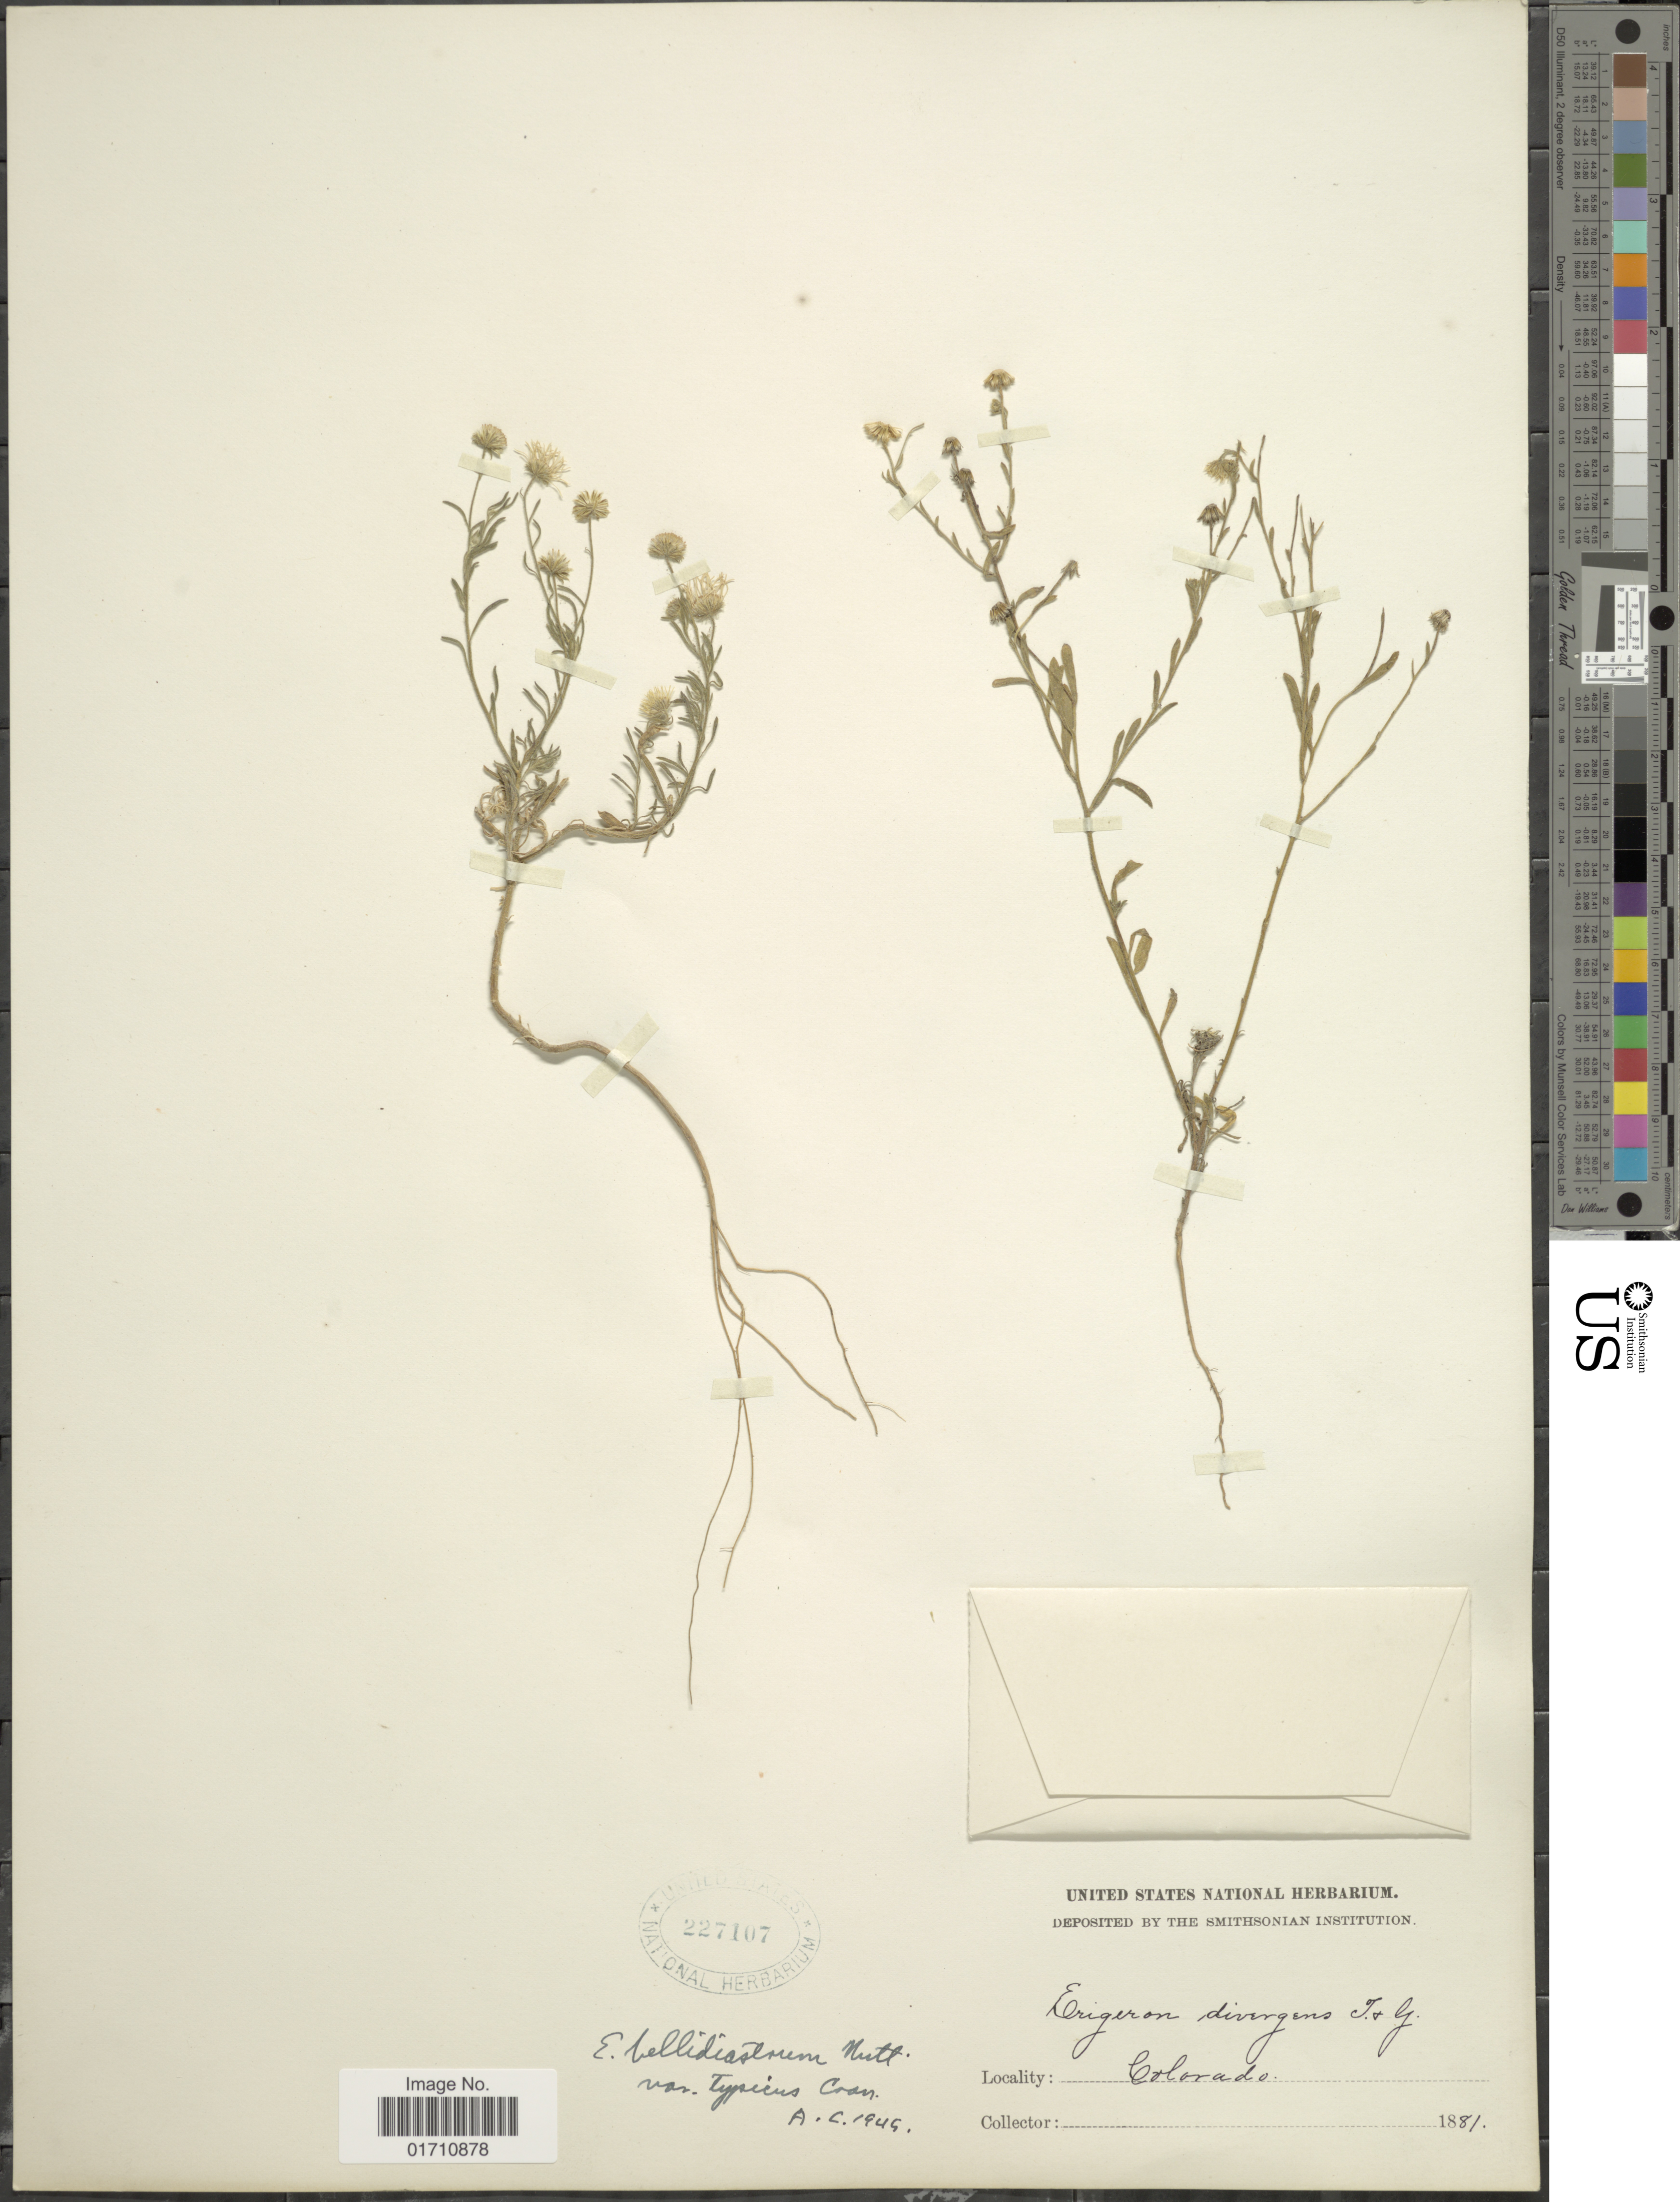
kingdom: Plantae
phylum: Tracheophyta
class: Magnoliopsida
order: Asterales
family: Asteraceae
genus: Erigeron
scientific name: Erigeron bellidiastrum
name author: Nutt.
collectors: U.S. National Herbarium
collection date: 1881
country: United States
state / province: Colorado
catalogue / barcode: US 227107